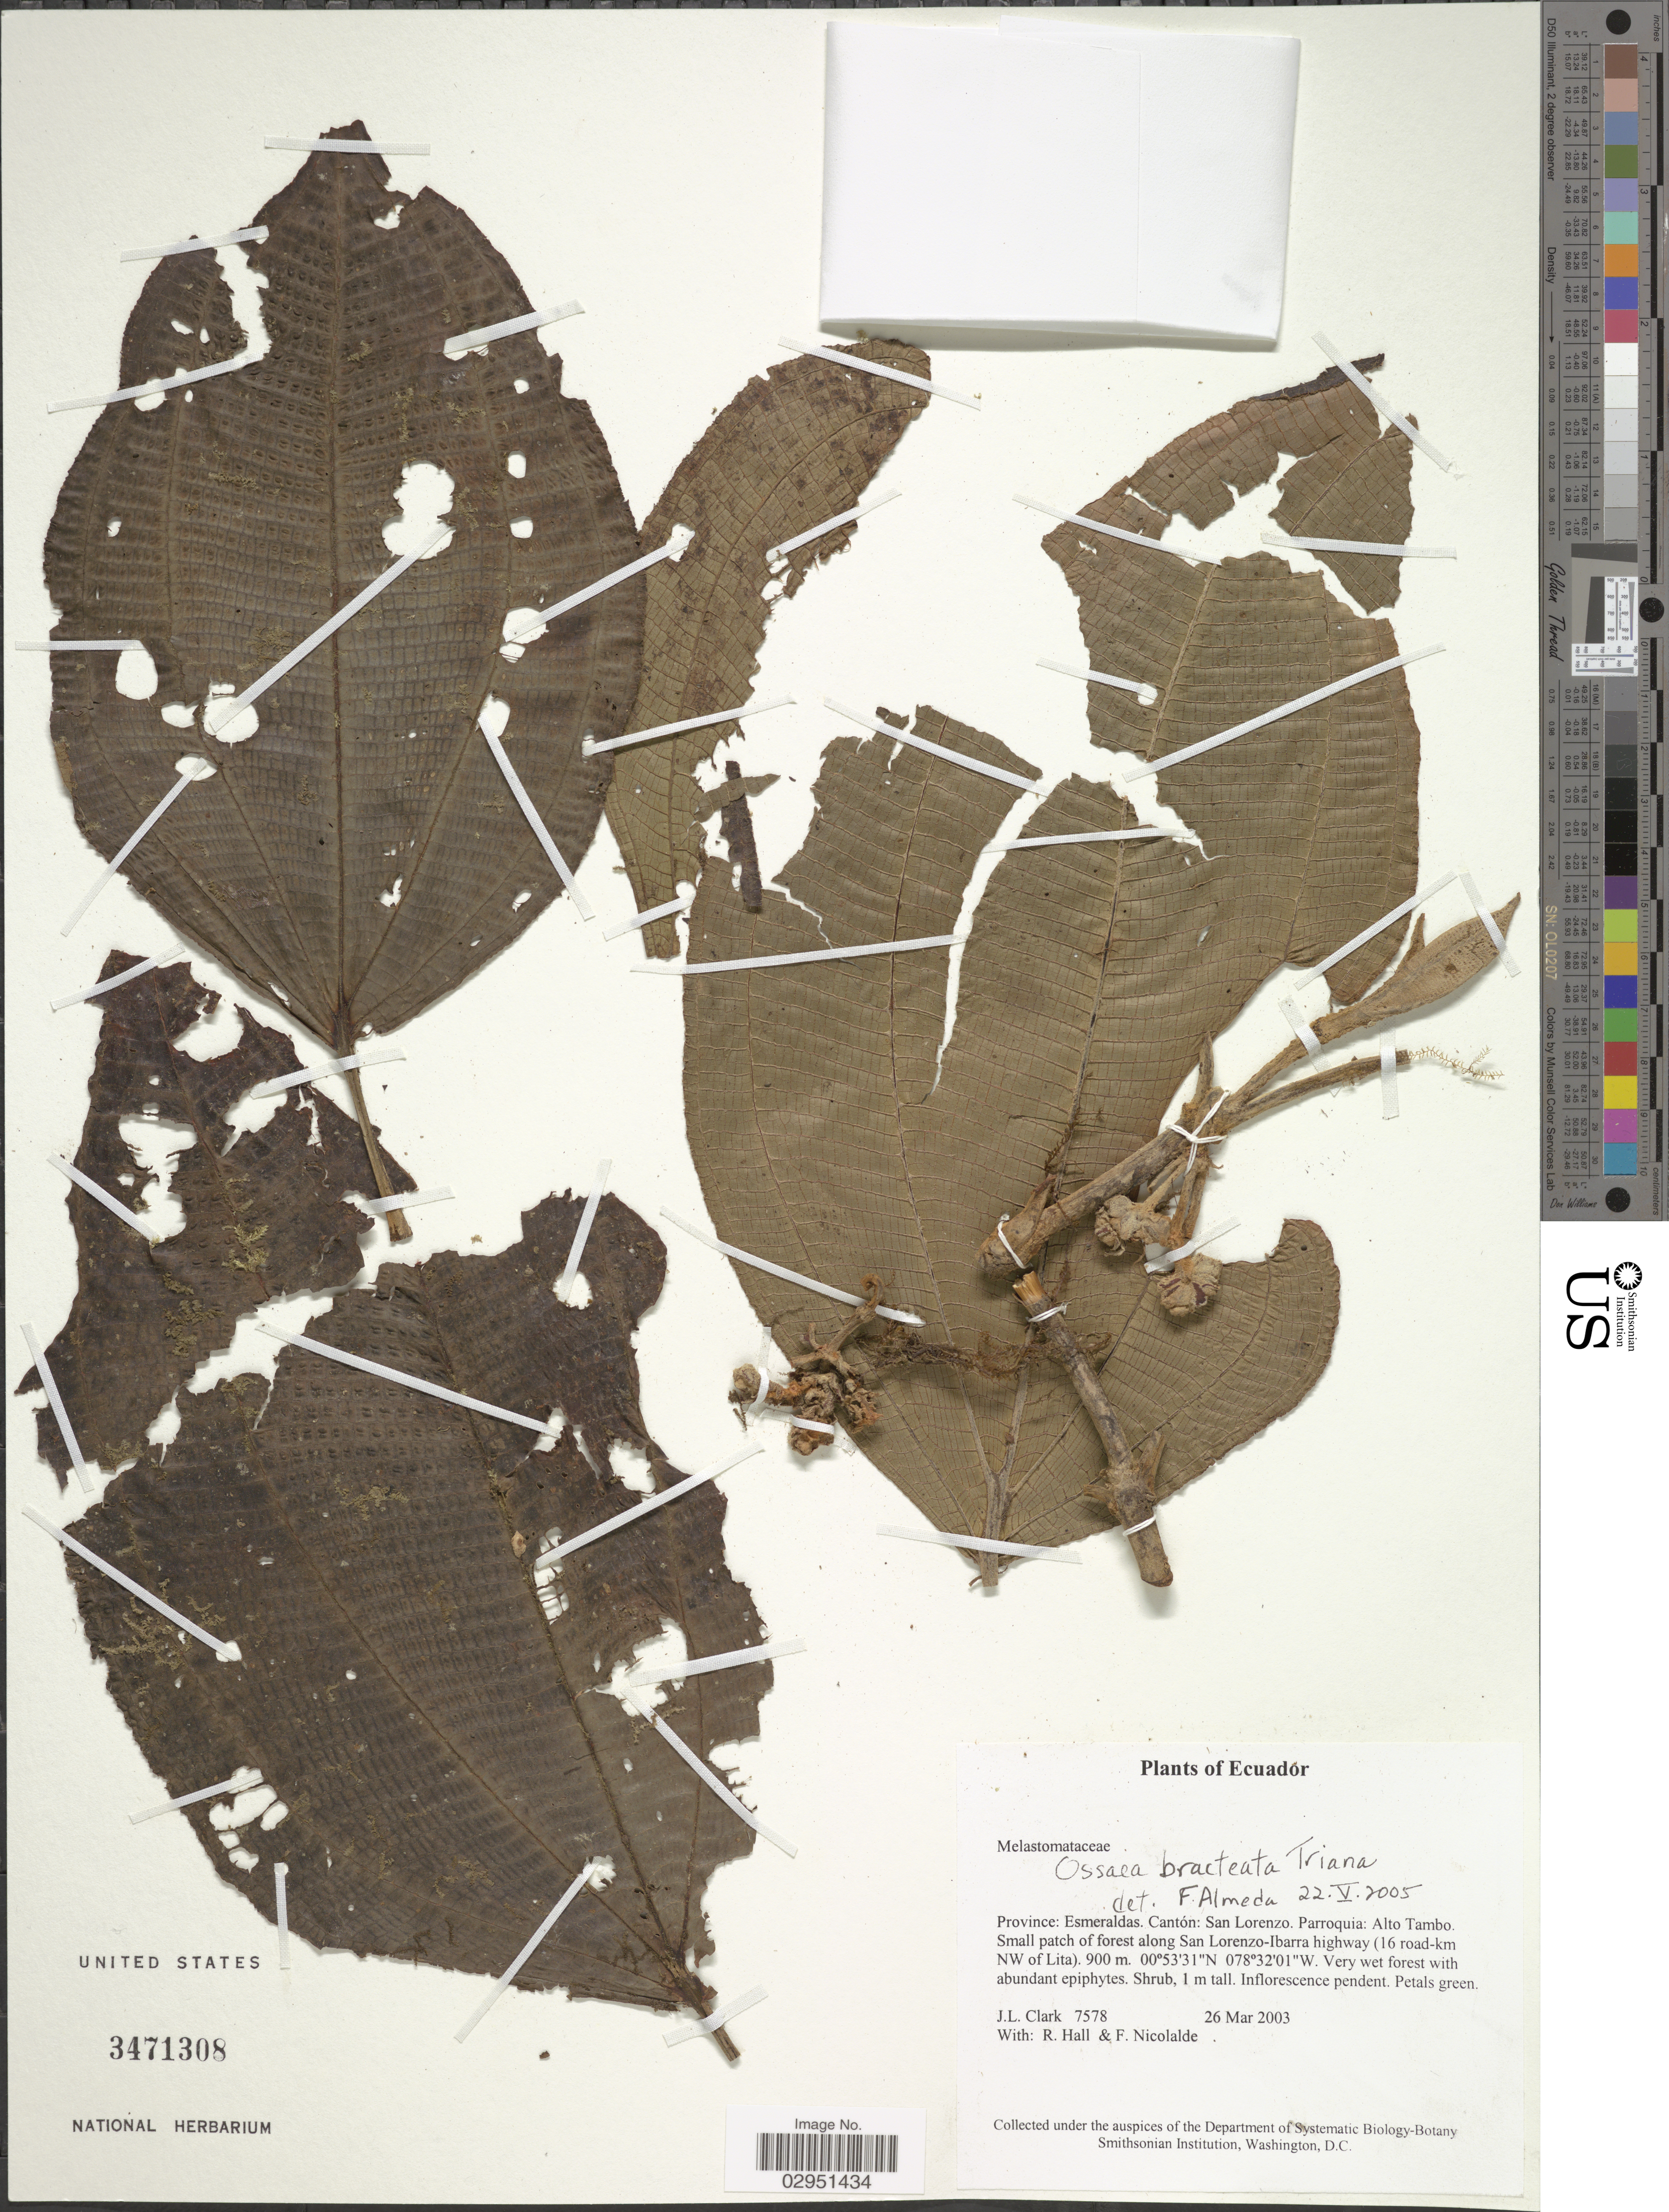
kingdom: Plantae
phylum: Tracheophyta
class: Magnoliopsida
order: Myrtales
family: Melastomataceae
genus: Ossaea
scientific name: Ossaea bracteata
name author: Triana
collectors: J. L. Clark, R. Hall & F. Nicolalde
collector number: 7578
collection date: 2003-03-26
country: Ecuador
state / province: Esmeraldas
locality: Cantón: San Lorenzo, Parroquia: Alto Tambo, Small patch of forest along San Lorenzo-Ibarra highway (16 road-km NW of Lita).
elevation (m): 900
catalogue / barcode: US 3471308